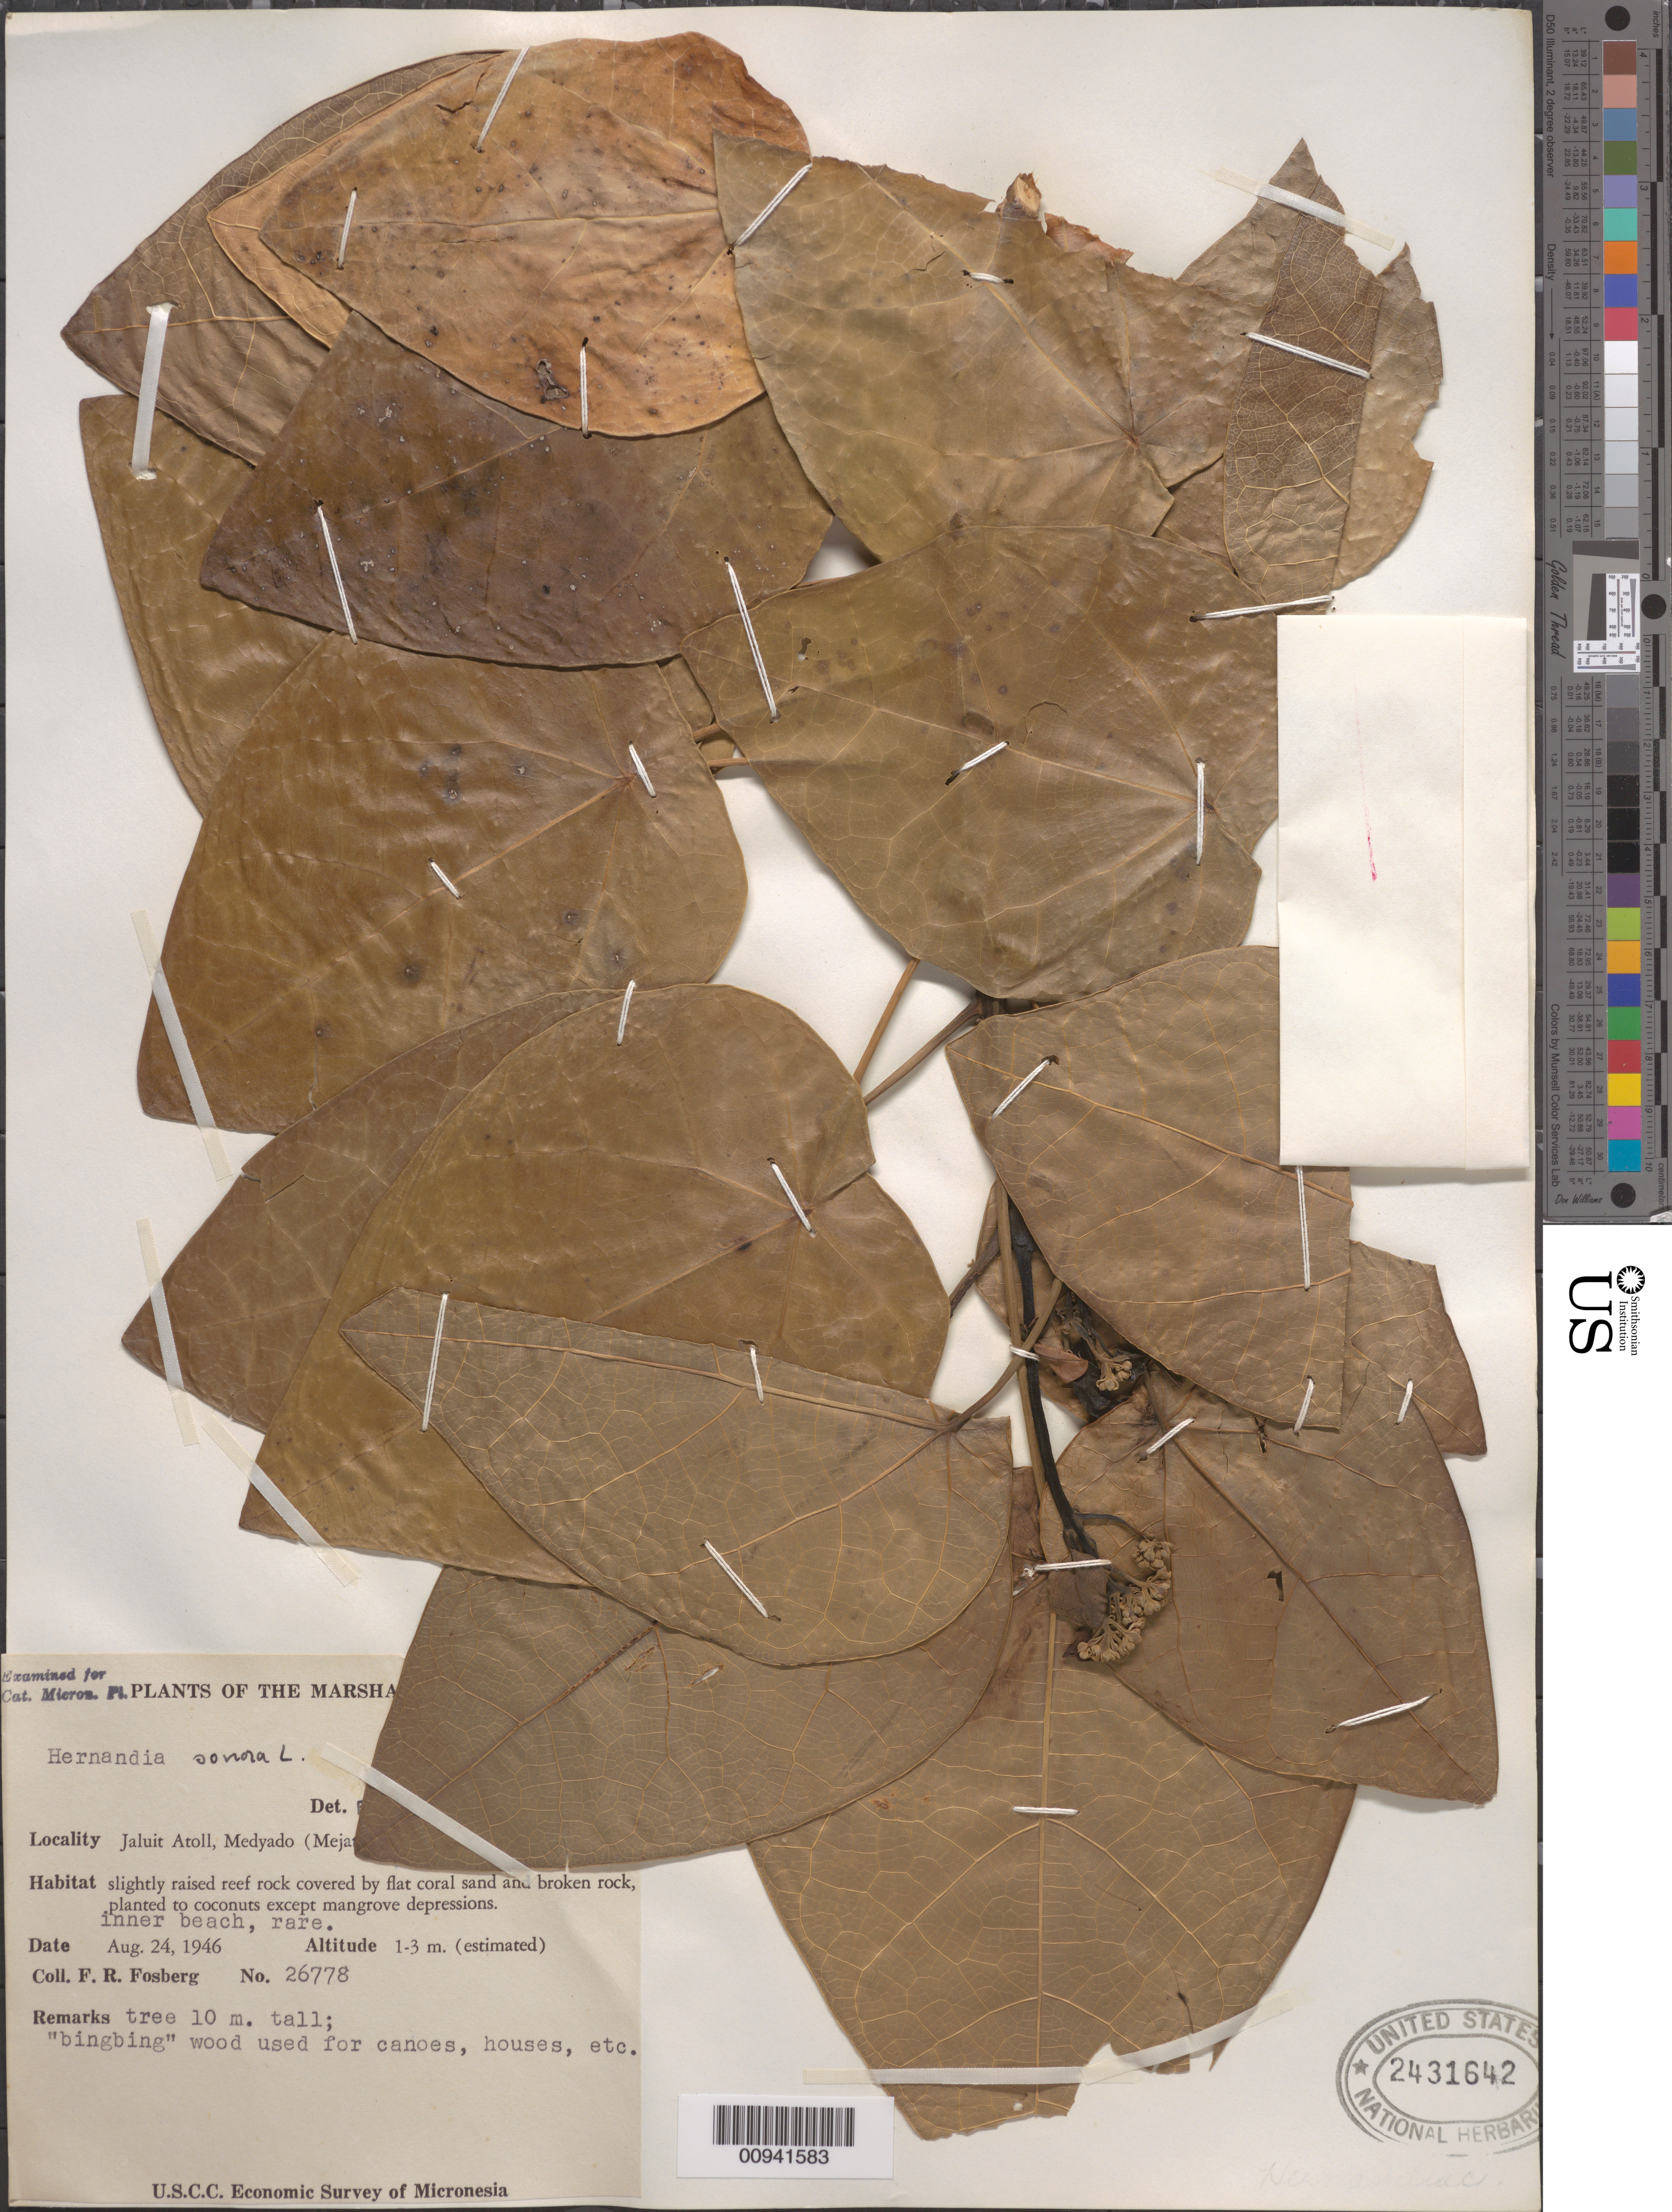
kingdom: Plantae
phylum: Tracheophyta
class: Magnoliopsida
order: Laurales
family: Hernandiaceae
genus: Hernandia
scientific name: Hernandia nymphaeifolia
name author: (C. Presl) Kubitzki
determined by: Strong, M. T., (US), Smithsonian Institution - National Museum of Natural History (UNITED STATES)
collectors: F. R. Fosberg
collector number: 26778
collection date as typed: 24 Aug 1946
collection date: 1946-08-24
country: Marshall Islands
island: Jaluit Atoll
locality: Medyado Islet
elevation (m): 1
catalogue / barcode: US 2431642